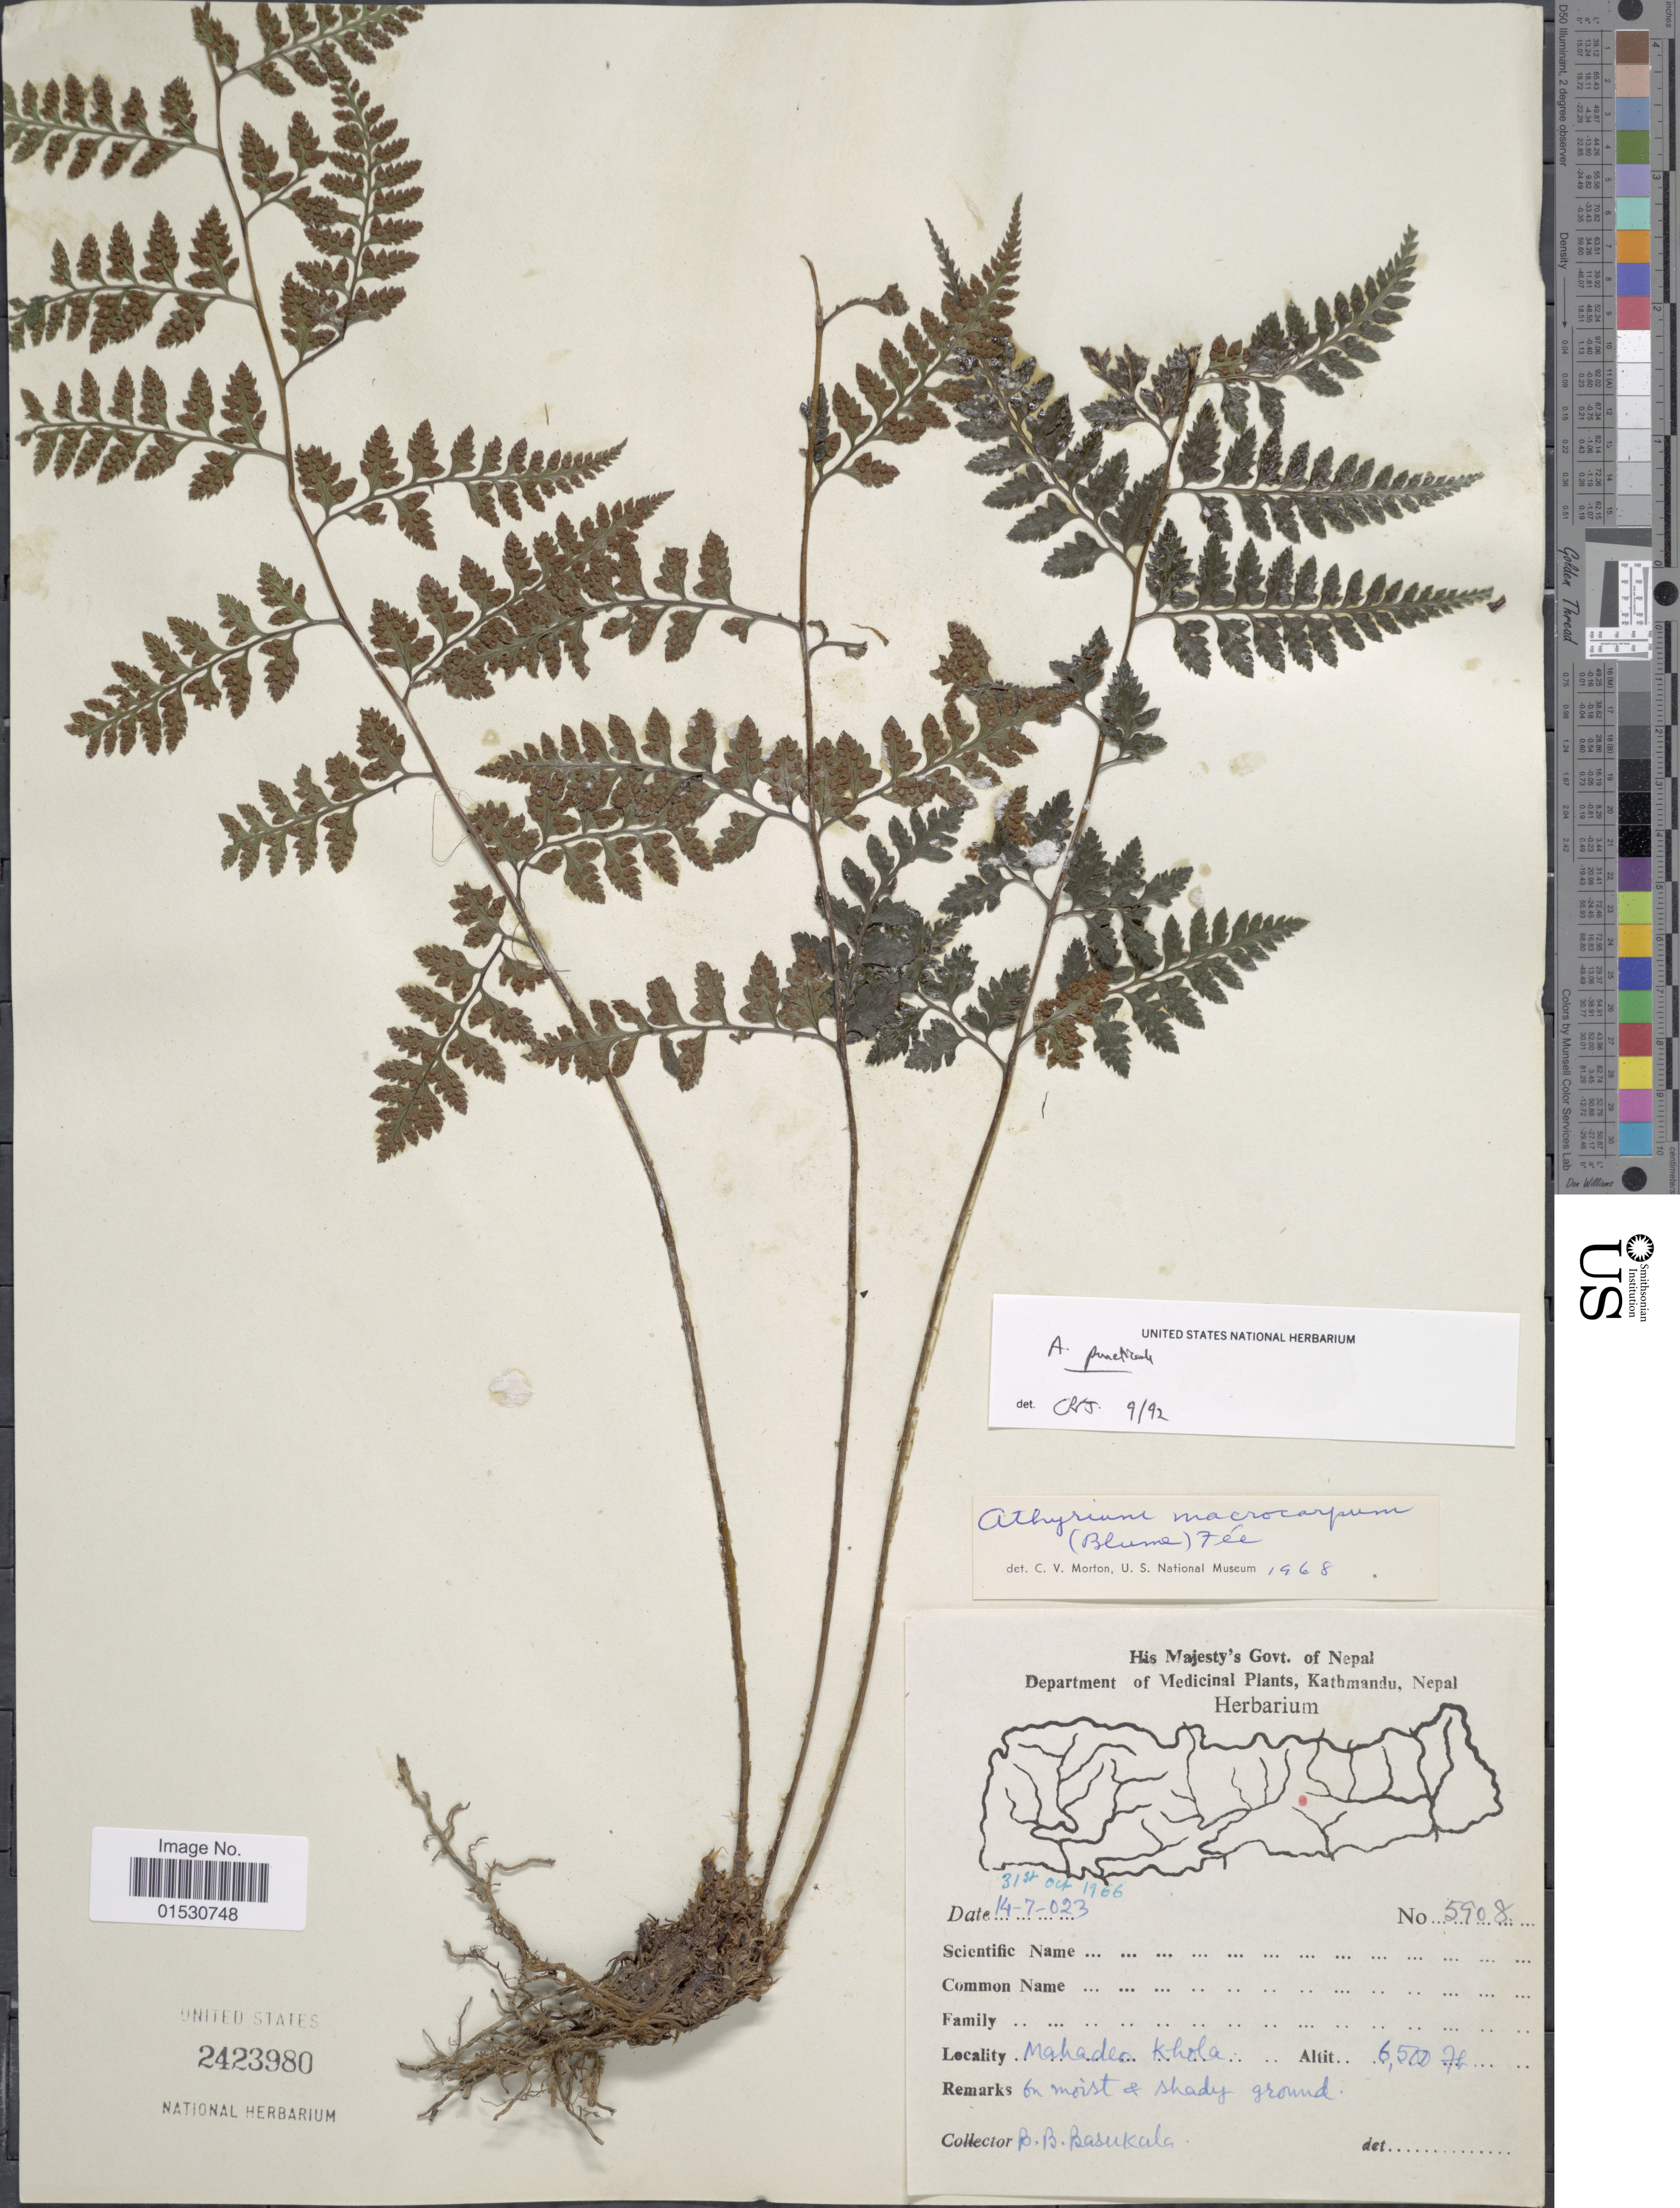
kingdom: Plantae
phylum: Tracheophyta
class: Polypodiopsida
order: Polypodiales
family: Athyriaceae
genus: Athyrium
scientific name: Athyrium macrocarpon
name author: Bedd.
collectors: B. Basukala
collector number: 5908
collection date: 1906-10-31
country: Nepal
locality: Department of Medicinal Plants, Kathmandu, Mahader Khola [interpreted]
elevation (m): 1981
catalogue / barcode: US 2423980